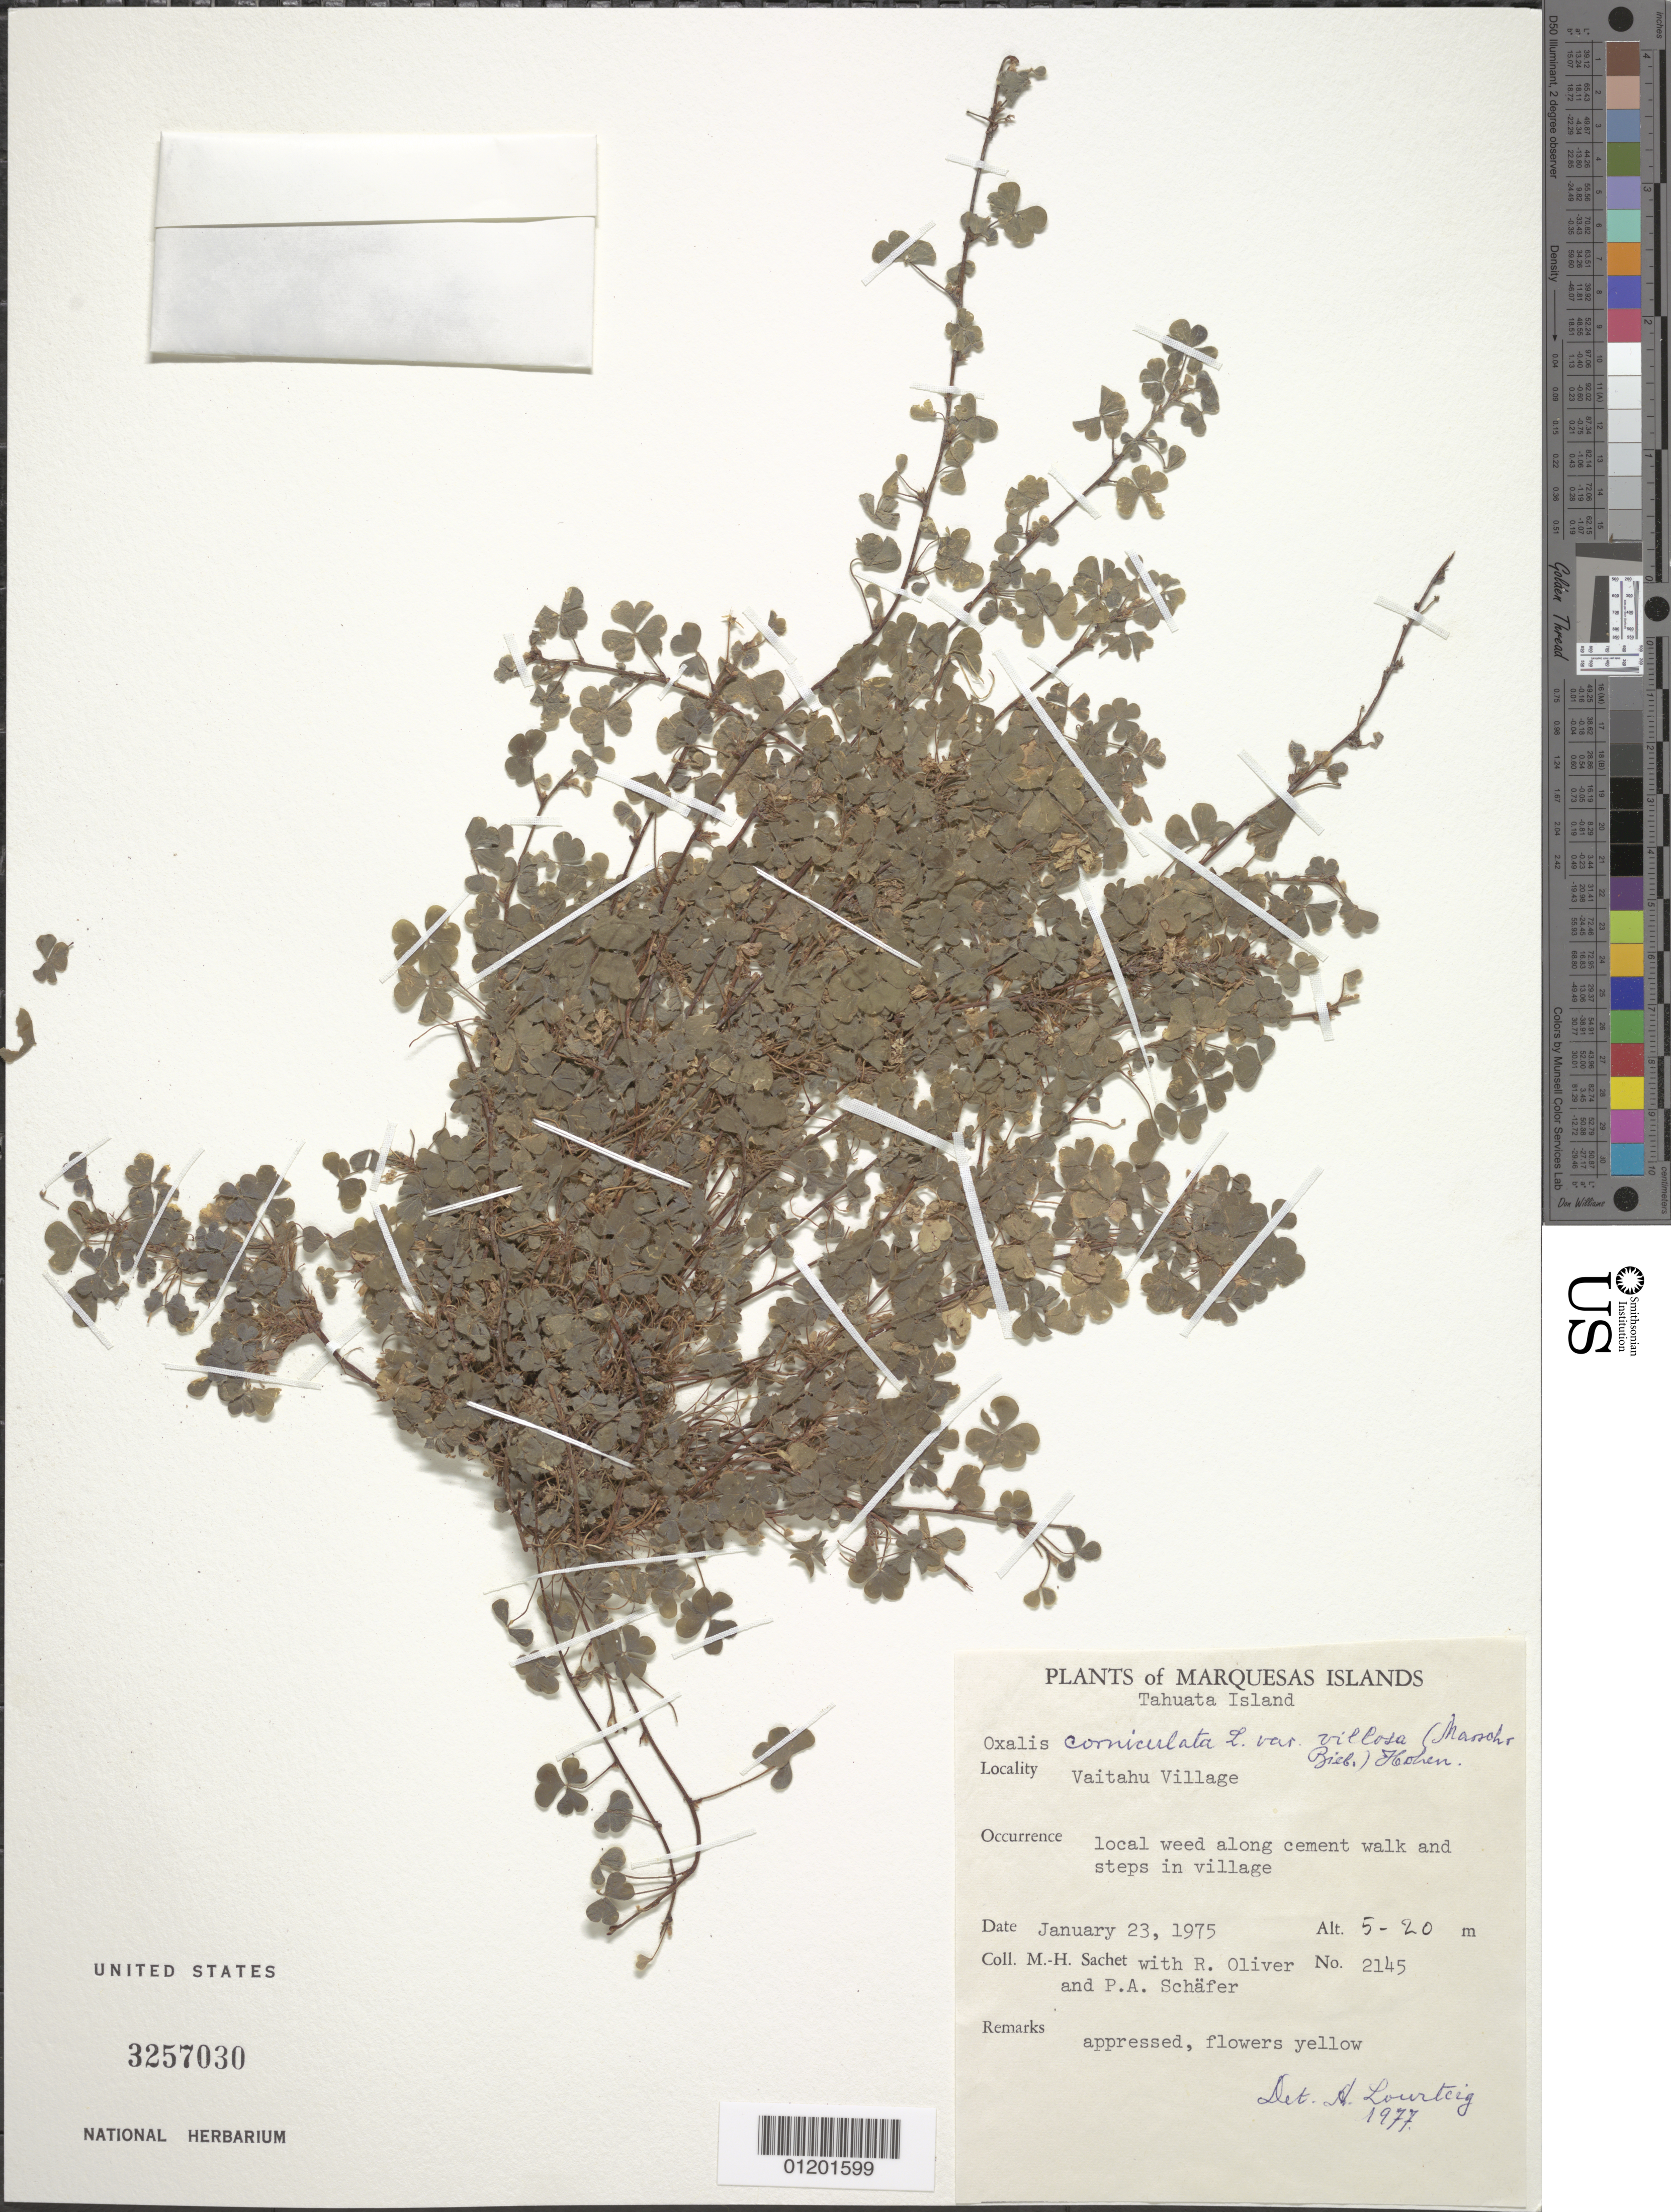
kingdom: Plantae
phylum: Tracheophyta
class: Magnoliopsida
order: Oxalidales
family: Oxalidaceae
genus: Oxalis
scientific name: Oxalis corniculata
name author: L.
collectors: M.-H. Sachet, R. L. Oliver & P. A. Schäfer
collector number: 2145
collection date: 1975-01-23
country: French Polynesia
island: Tahuata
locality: Vaitahu Village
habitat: Cement walk and steps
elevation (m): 5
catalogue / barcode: US 3257030